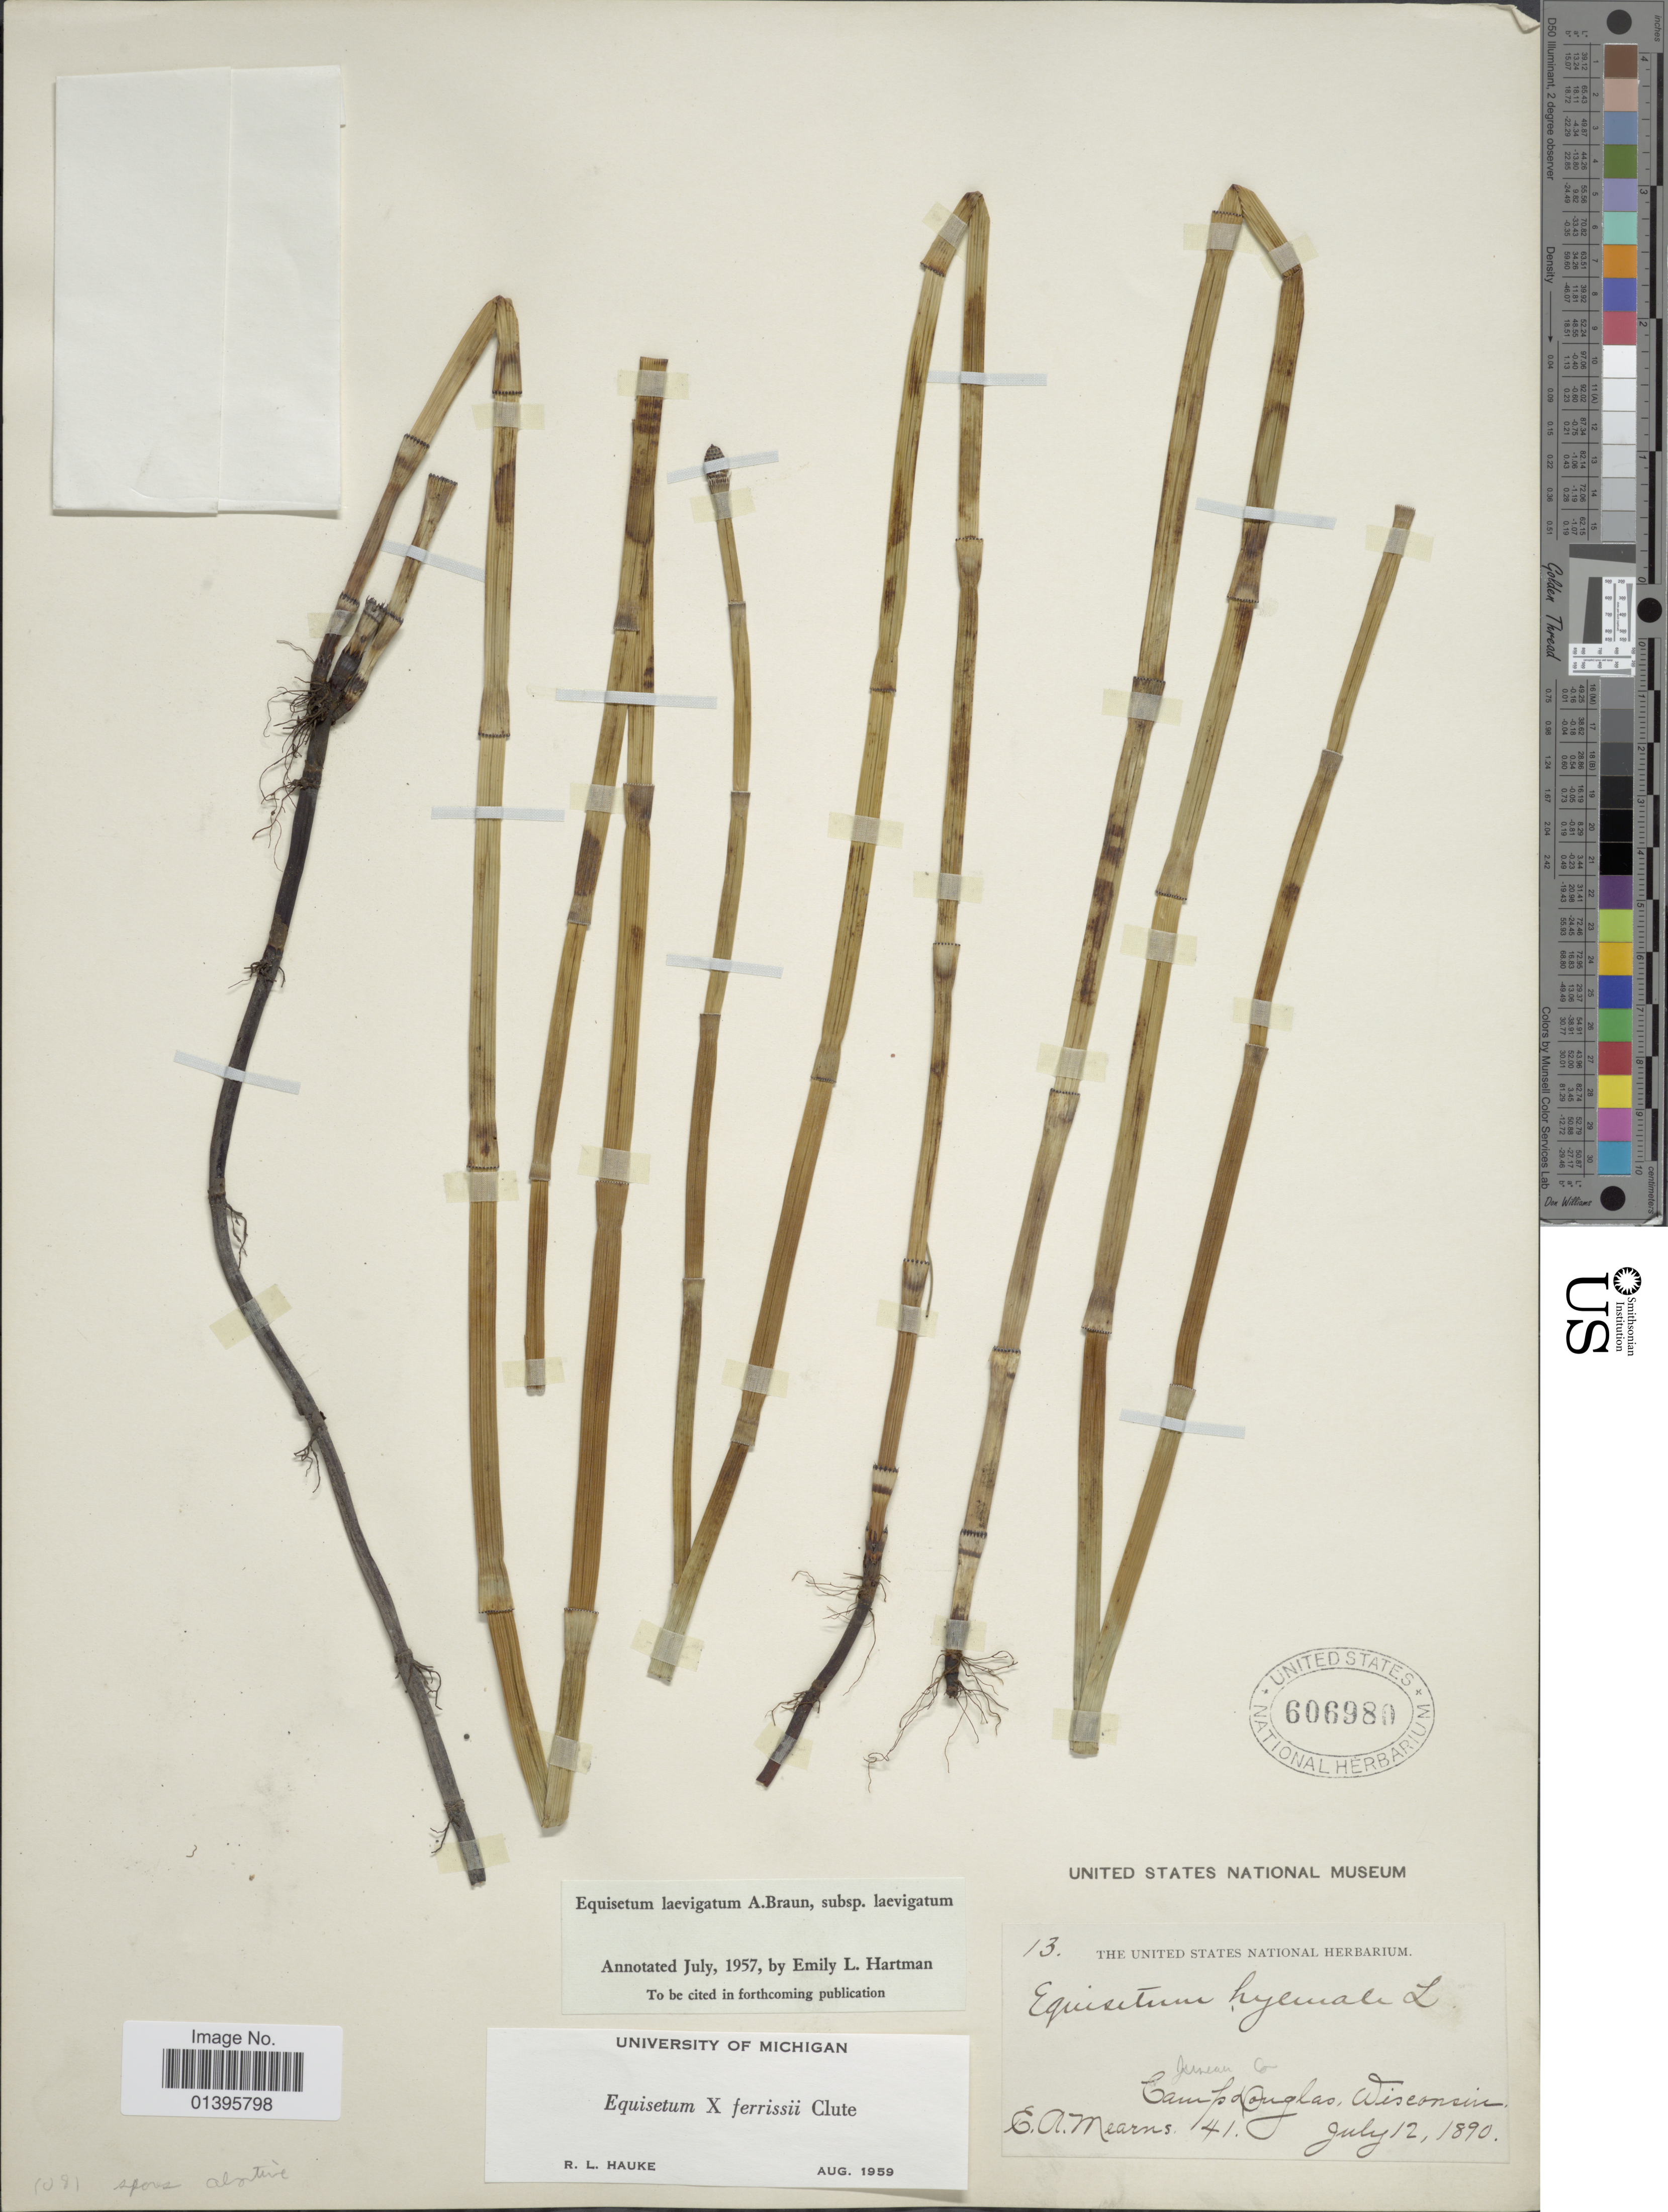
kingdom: Plantae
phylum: Tracheophyta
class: Polypodiopsida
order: Equisetales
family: Equisetaceae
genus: Equisetum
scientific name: Equisetum x ferrissii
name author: Clute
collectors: E. A. Mearns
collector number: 41*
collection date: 1890-07-12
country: United States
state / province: Wisconsin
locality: Camp Douglas, Juneau Co.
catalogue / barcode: US 606980